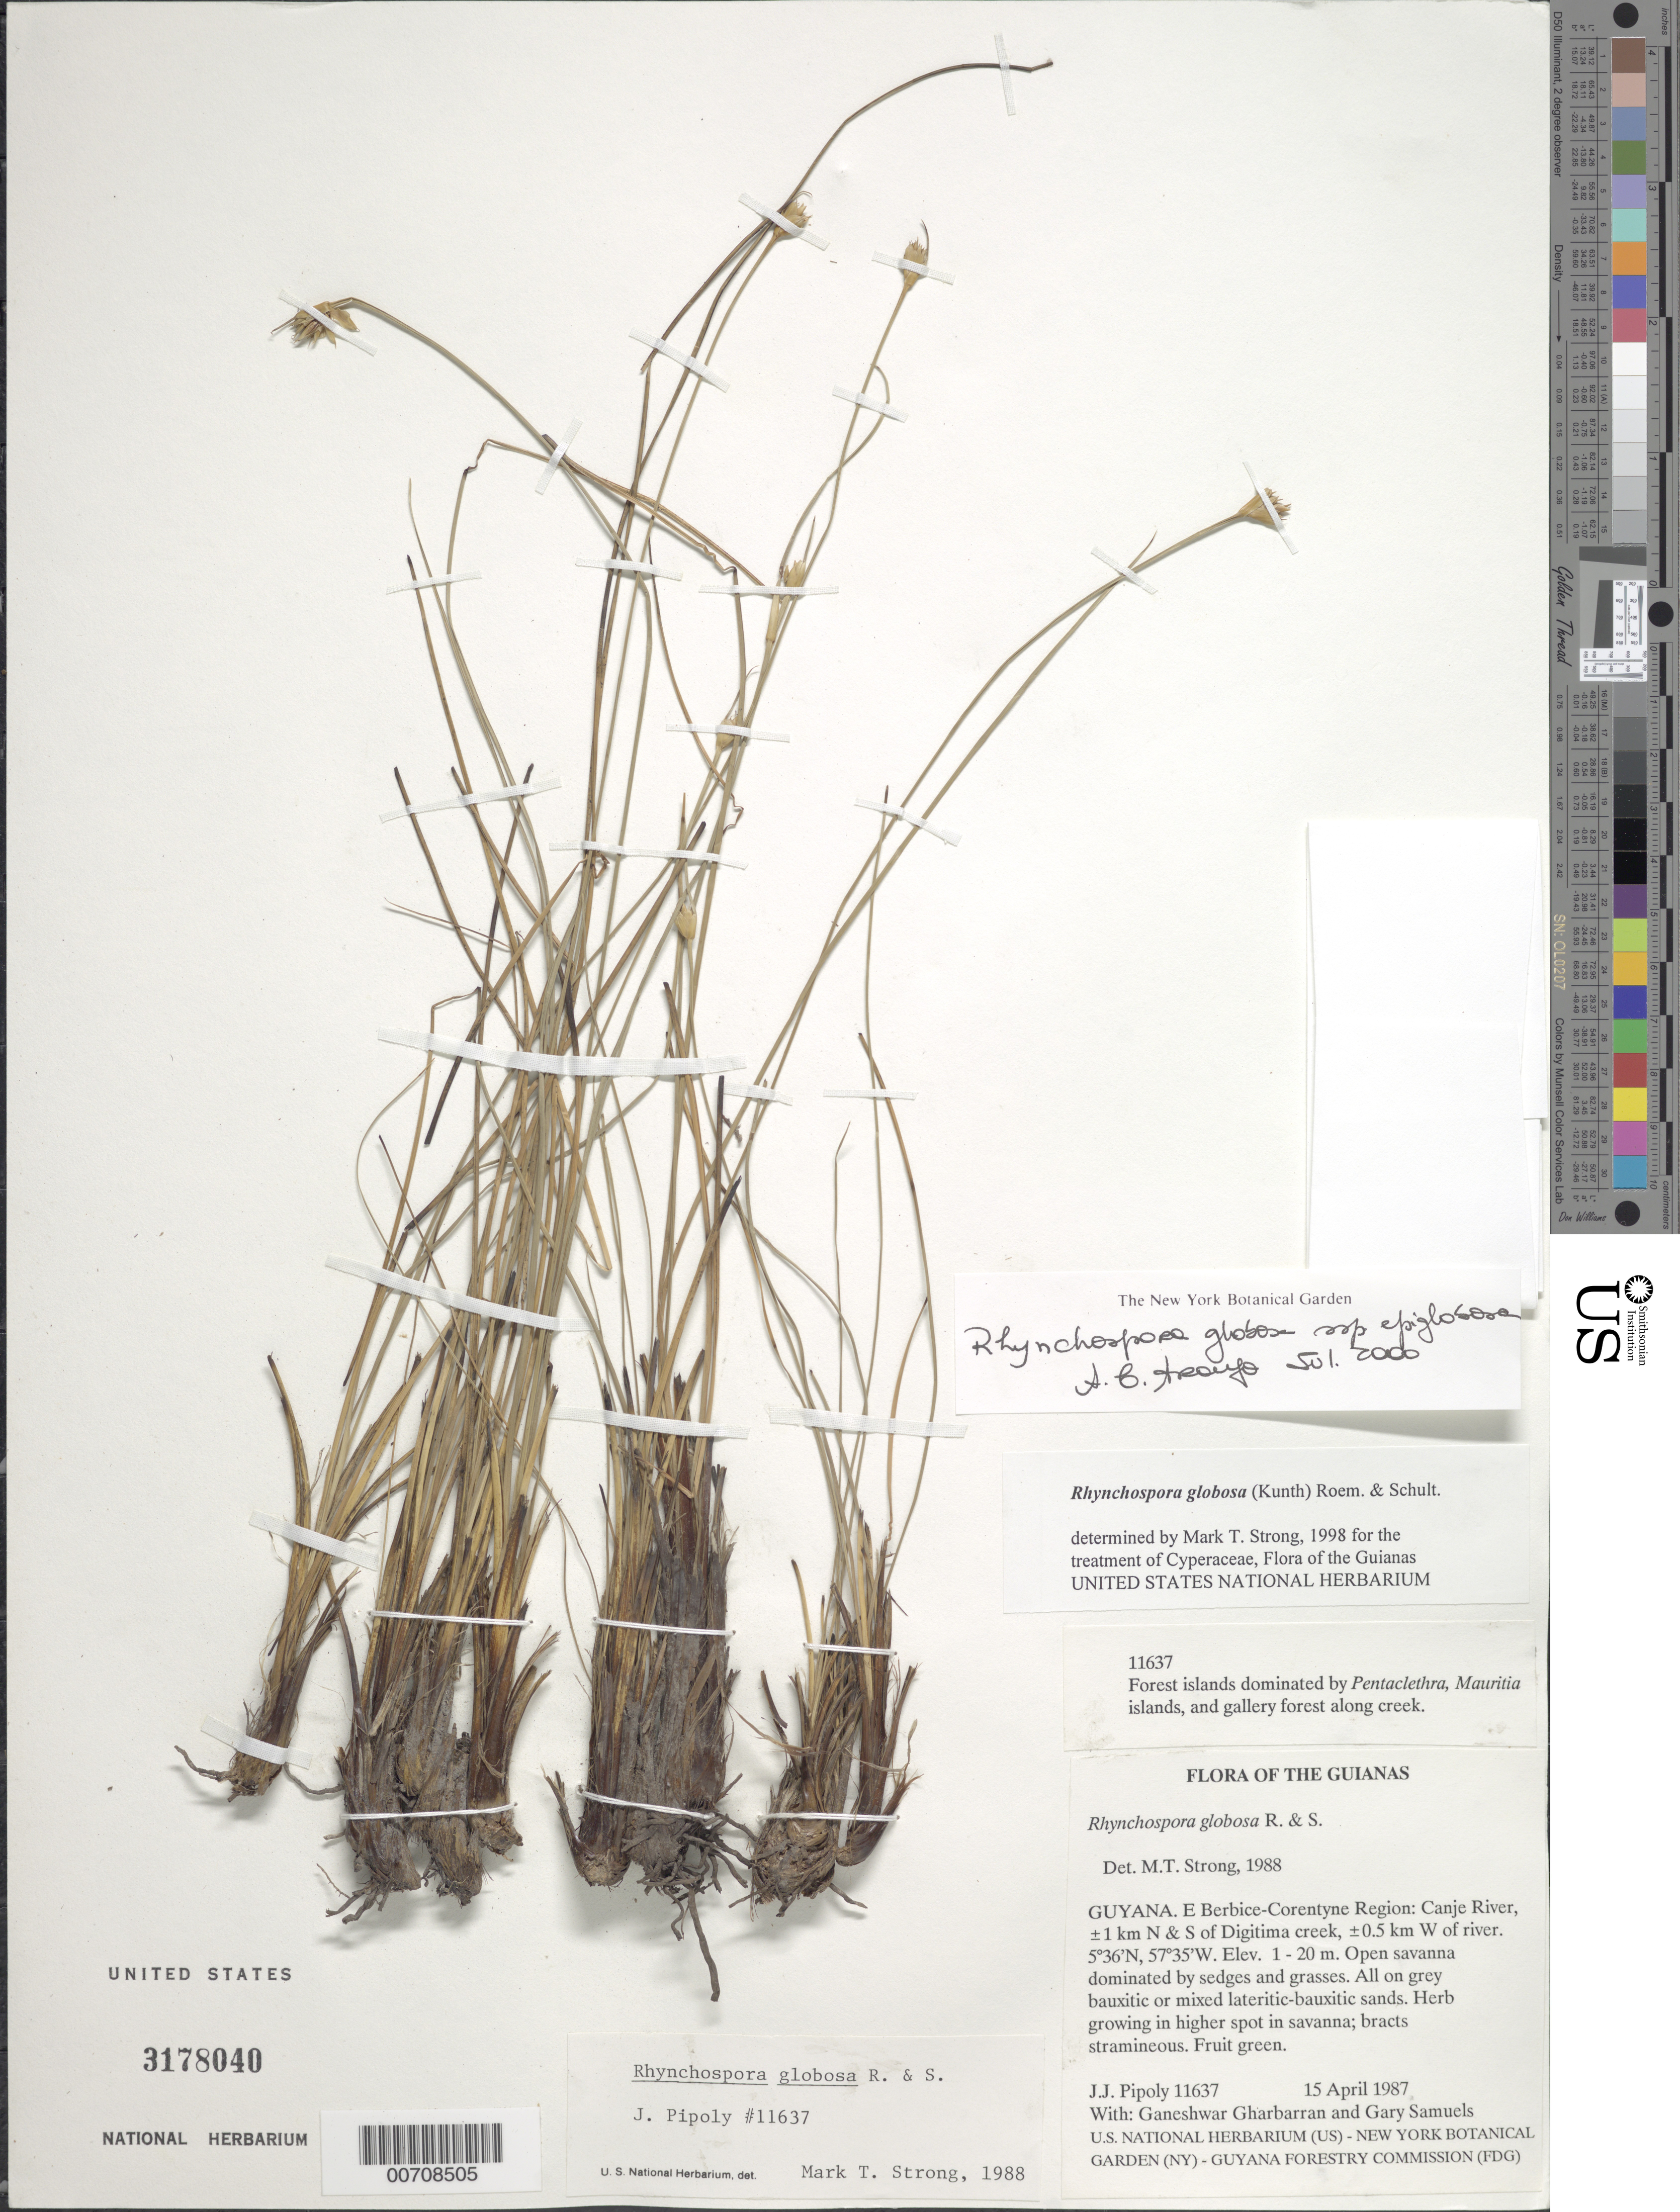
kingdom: Plantae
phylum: Tracheophyta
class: Liliopsida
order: Poales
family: Cyperaceae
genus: Rhynchospora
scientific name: Rhynchospora globosa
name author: (Kunth) Roem. & Schult.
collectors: J. J. Pipoly, G. Gharbarran & G. Samuels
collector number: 11637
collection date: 1987-04-15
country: Guyana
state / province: E. Berbice-Corentyne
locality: The Guianas, E. Berbice-Corentyne Region: Canje River, ± 1 km N & S of Digitima creek, ± 0.5 km W of river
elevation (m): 1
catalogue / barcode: US 3178040